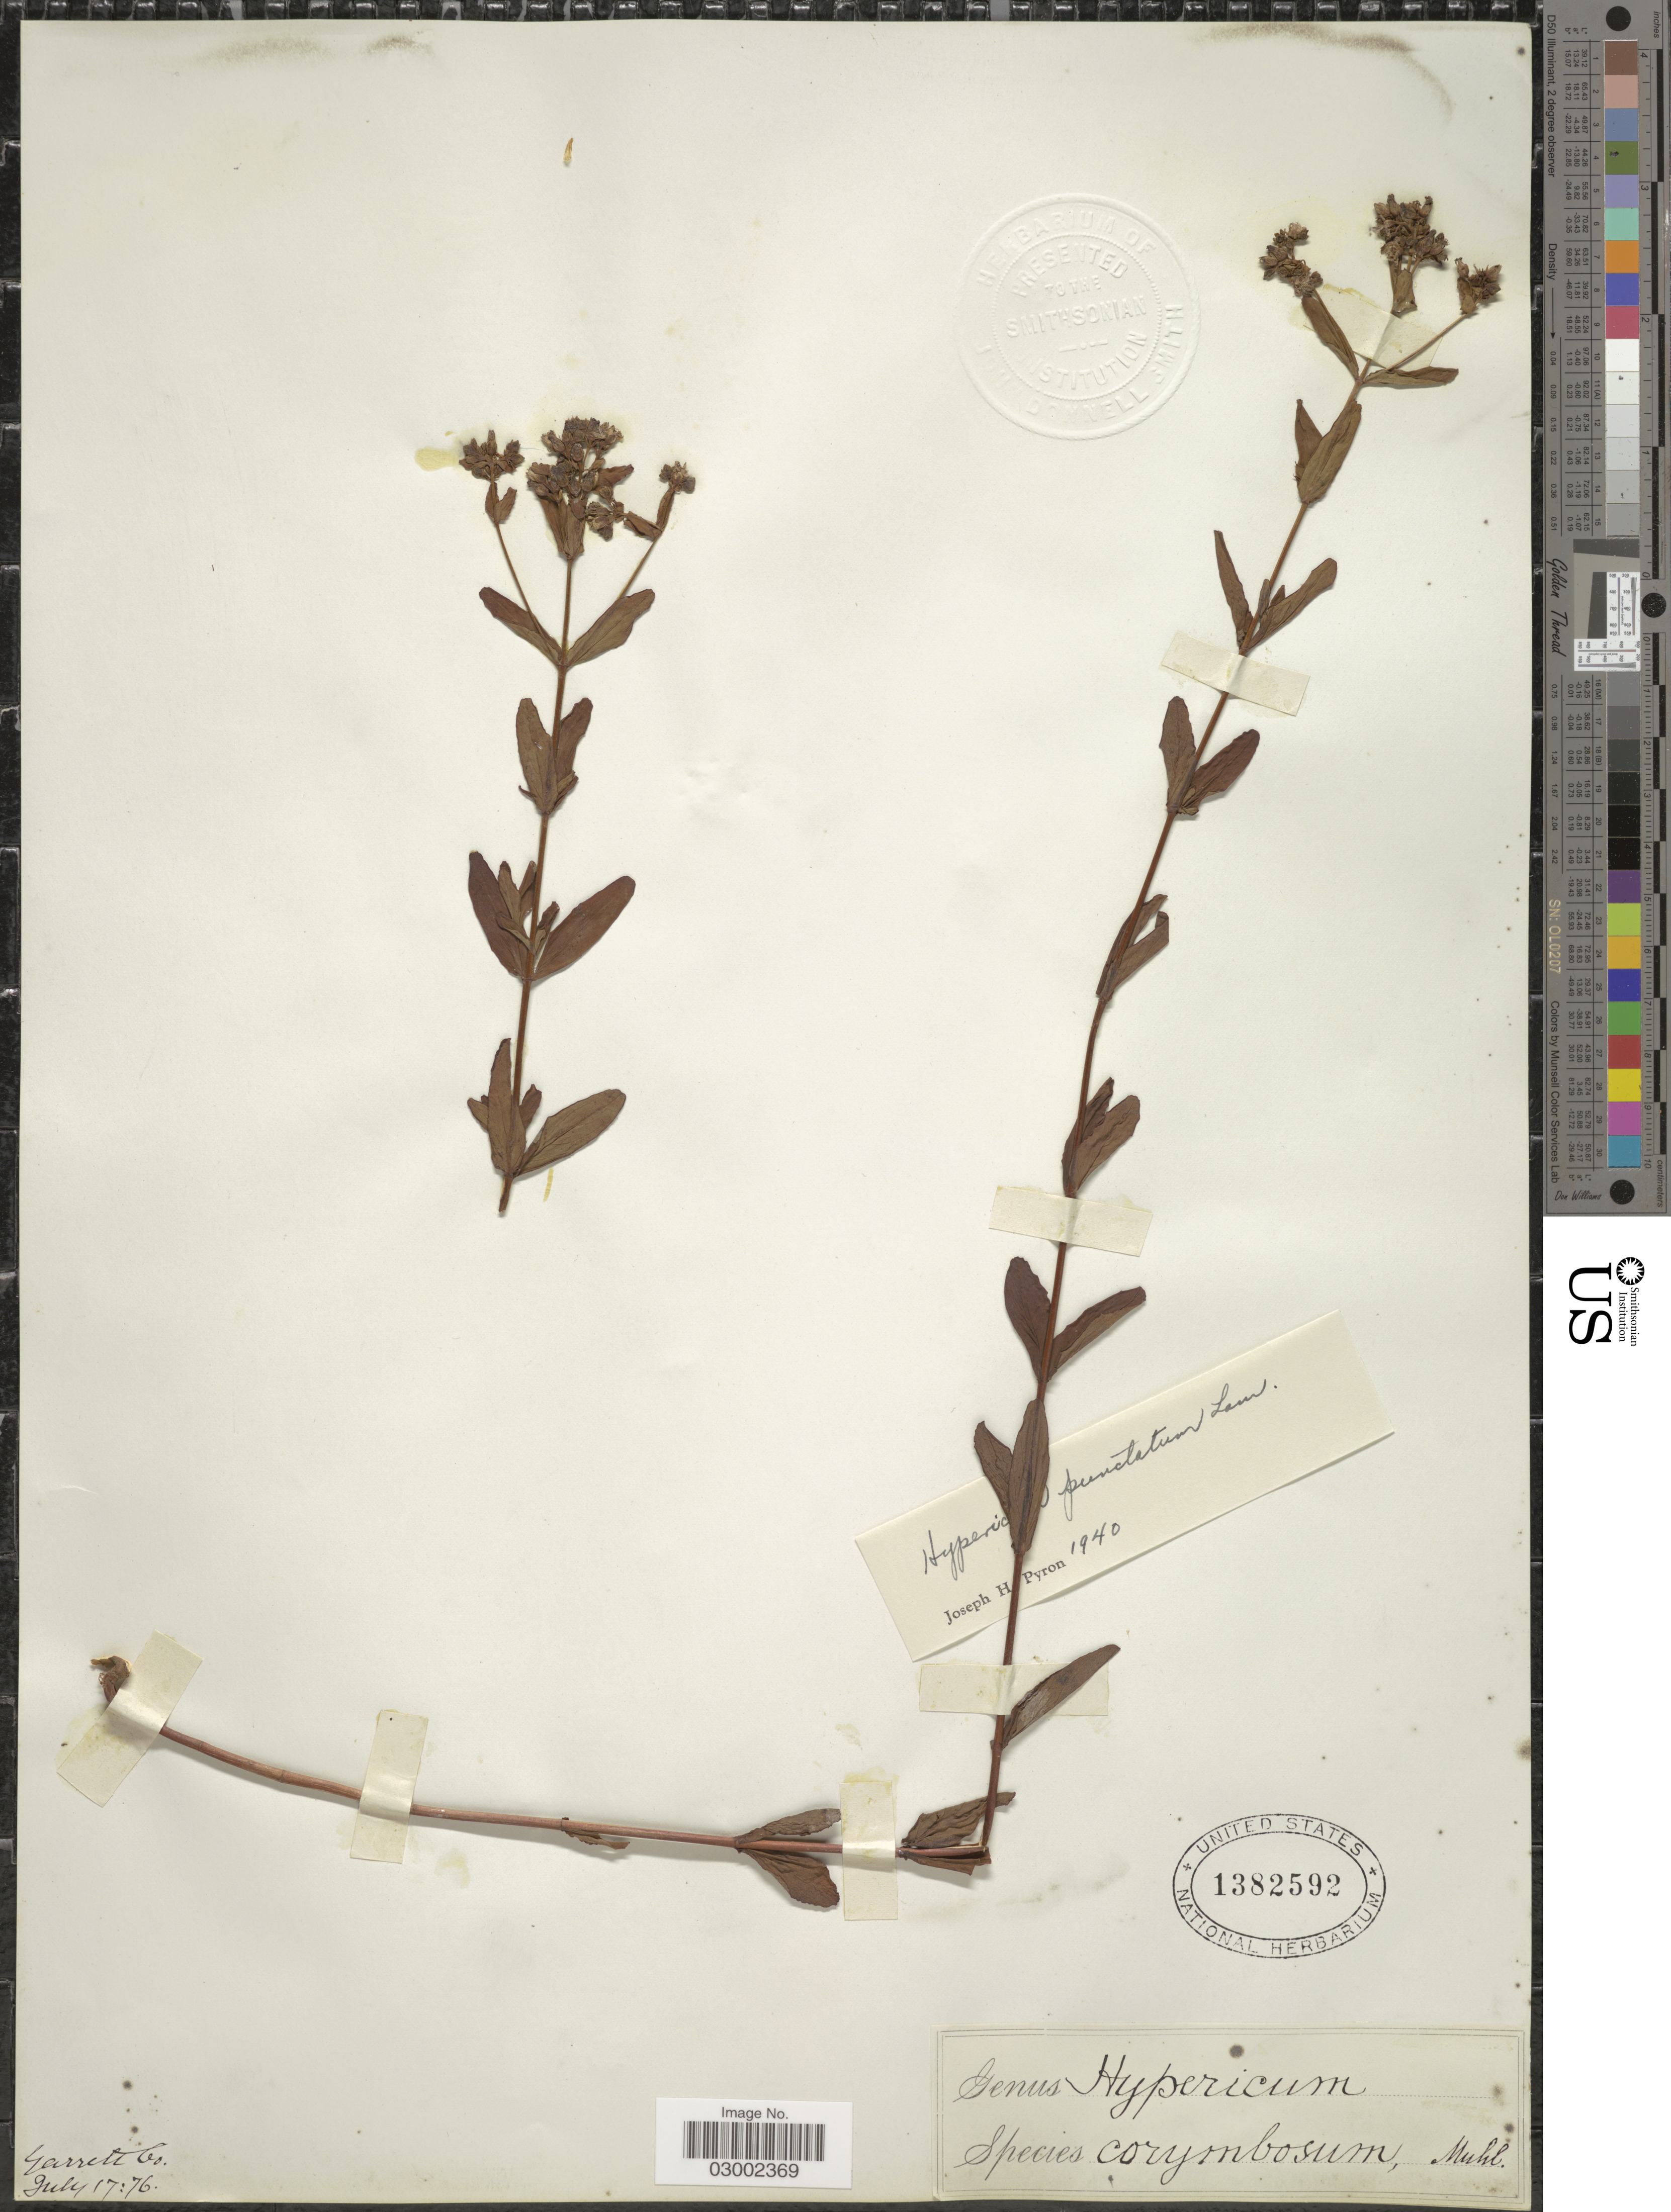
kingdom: Plantae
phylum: Tracheophyta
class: Magnoliopsida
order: Malpighiales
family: Hypericaceae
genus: Hypericum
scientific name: Hypericum punctatum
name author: Lam.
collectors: J. Donnell Smith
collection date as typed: Transcribed d/m/y: 17/7/76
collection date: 1876-07-17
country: United States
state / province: Maryland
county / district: Garrett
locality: Garrett Co.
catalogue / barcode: US 1382592